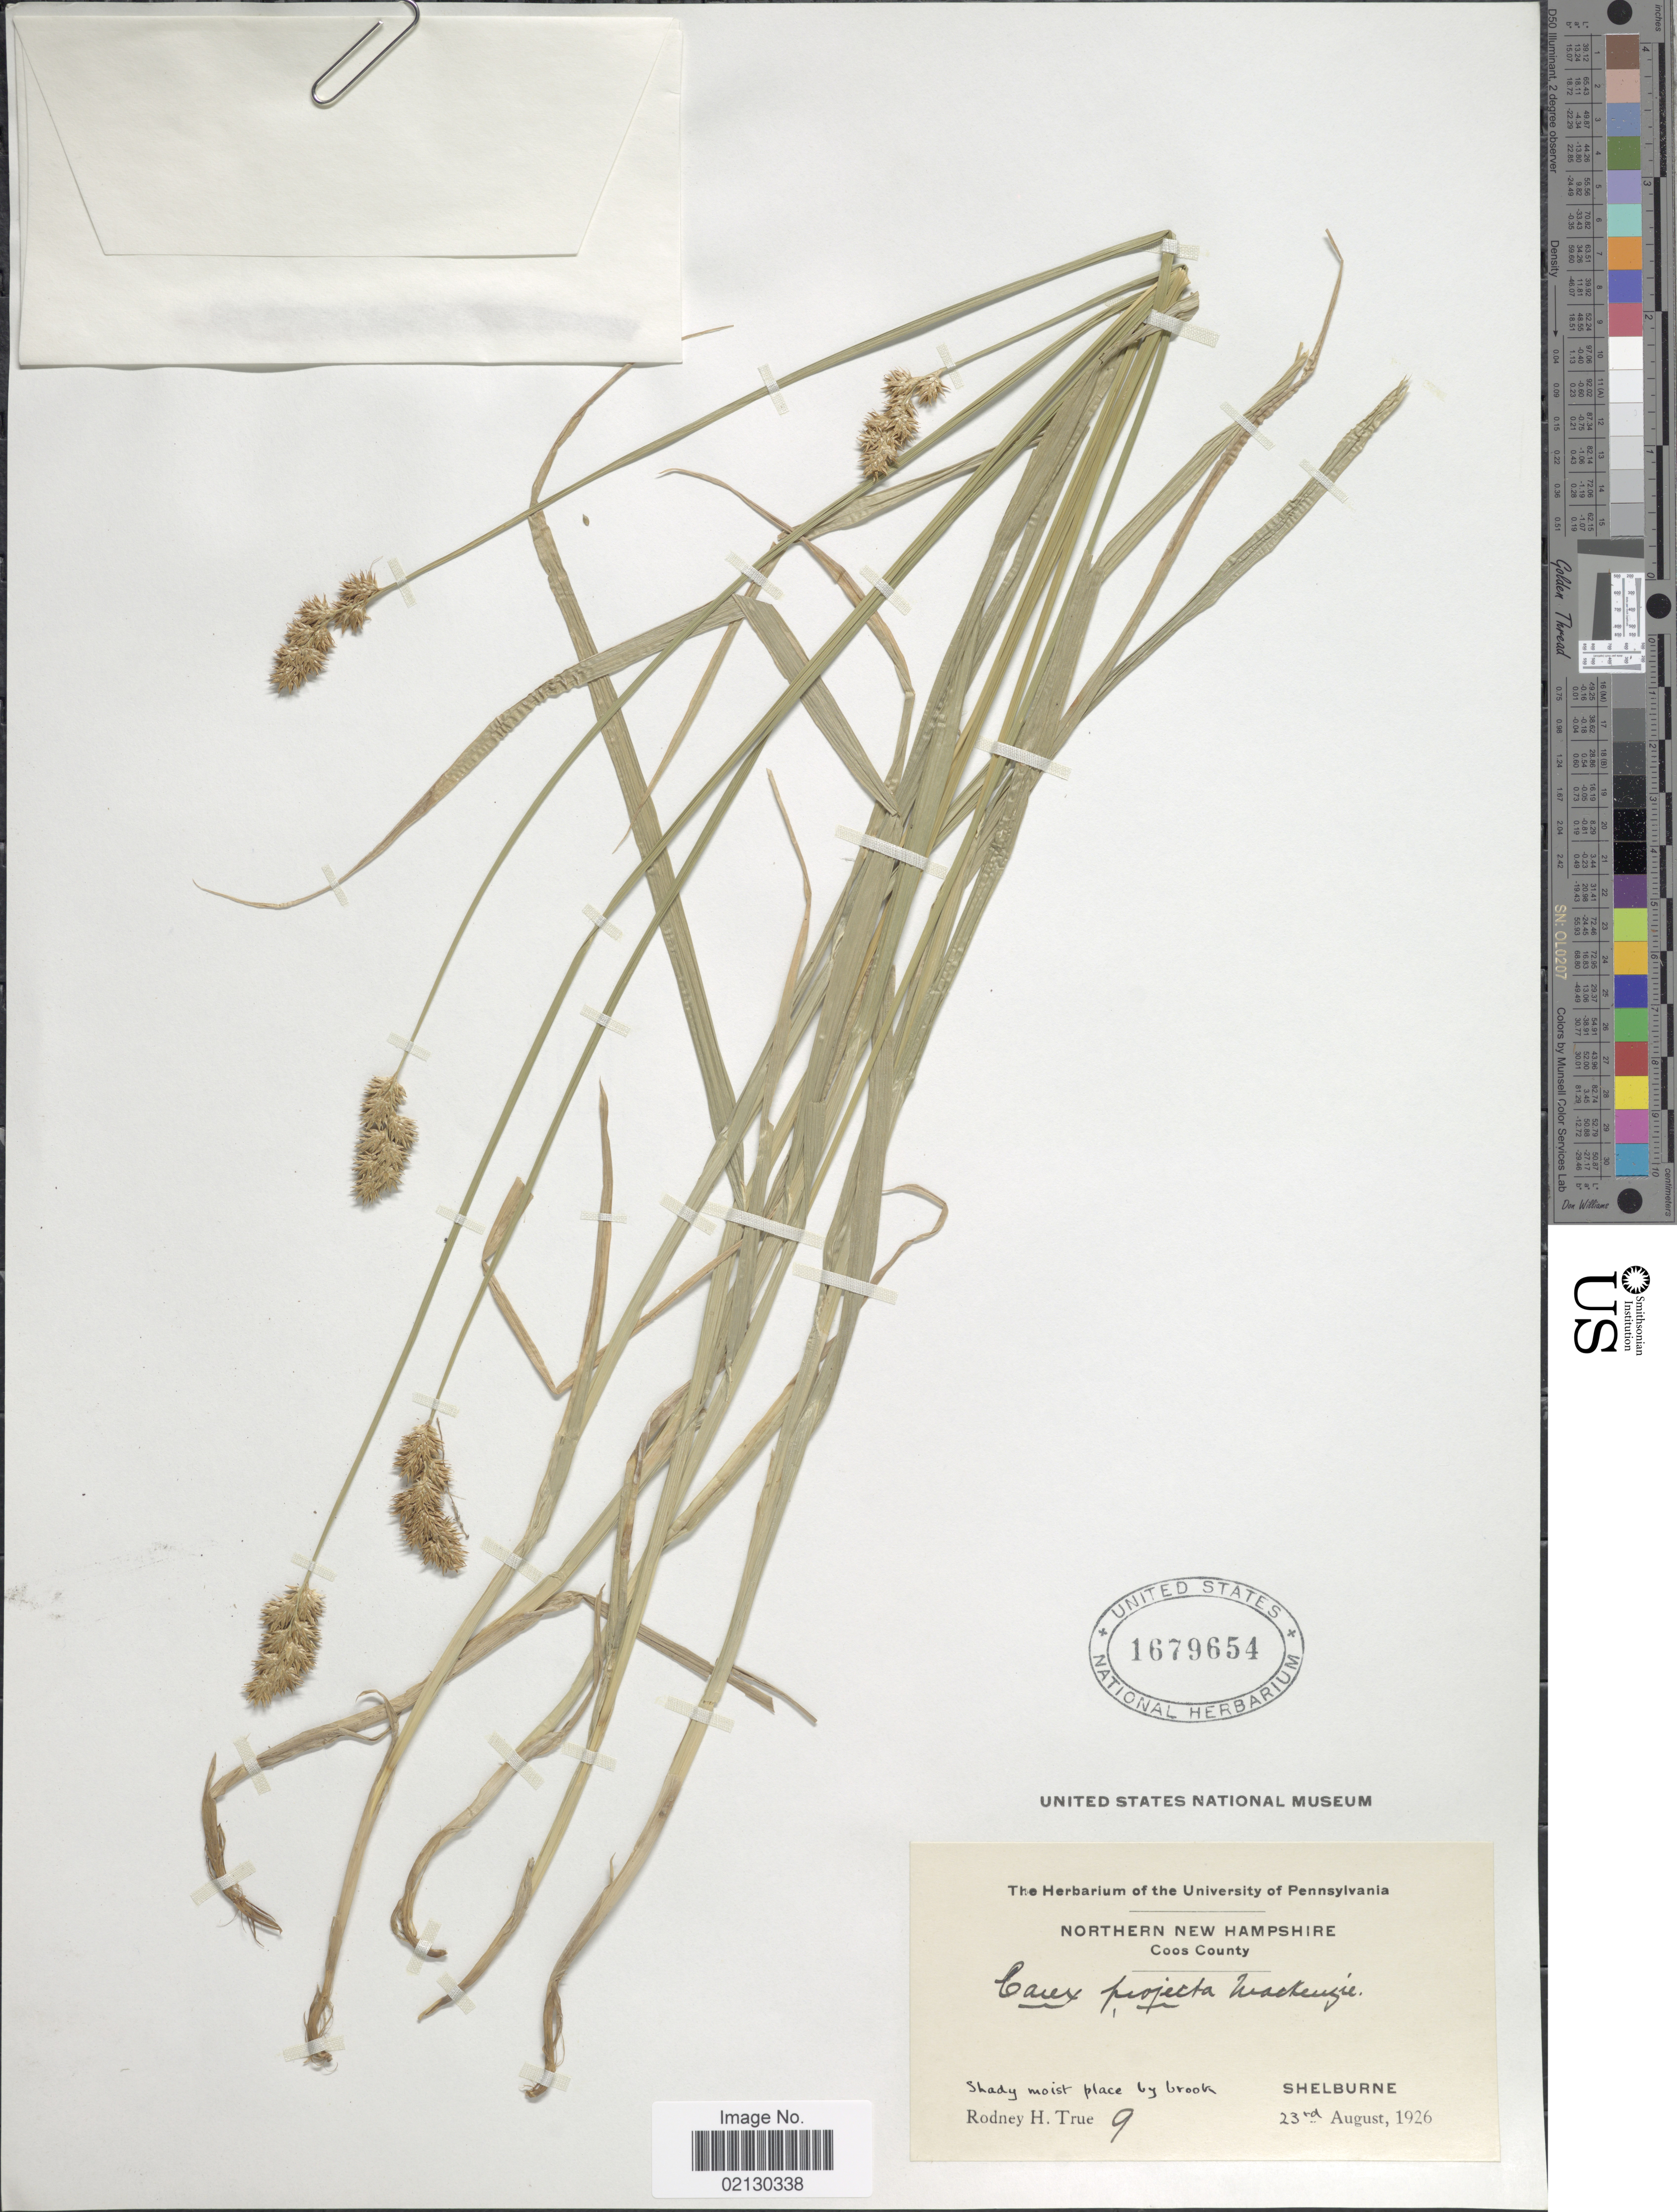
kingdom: Plantae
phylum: Tracheophyta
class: Liliopsida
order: Poales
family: Cyperaceae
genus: Carex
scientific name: Carex projecta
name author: Mack.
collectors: R. H. True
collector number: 9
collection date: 1926-08-23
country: United States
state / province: New Hampshire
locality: Northern New Hampshire. Coos County, Place by brook Shelburne.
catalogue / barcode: US 1679654